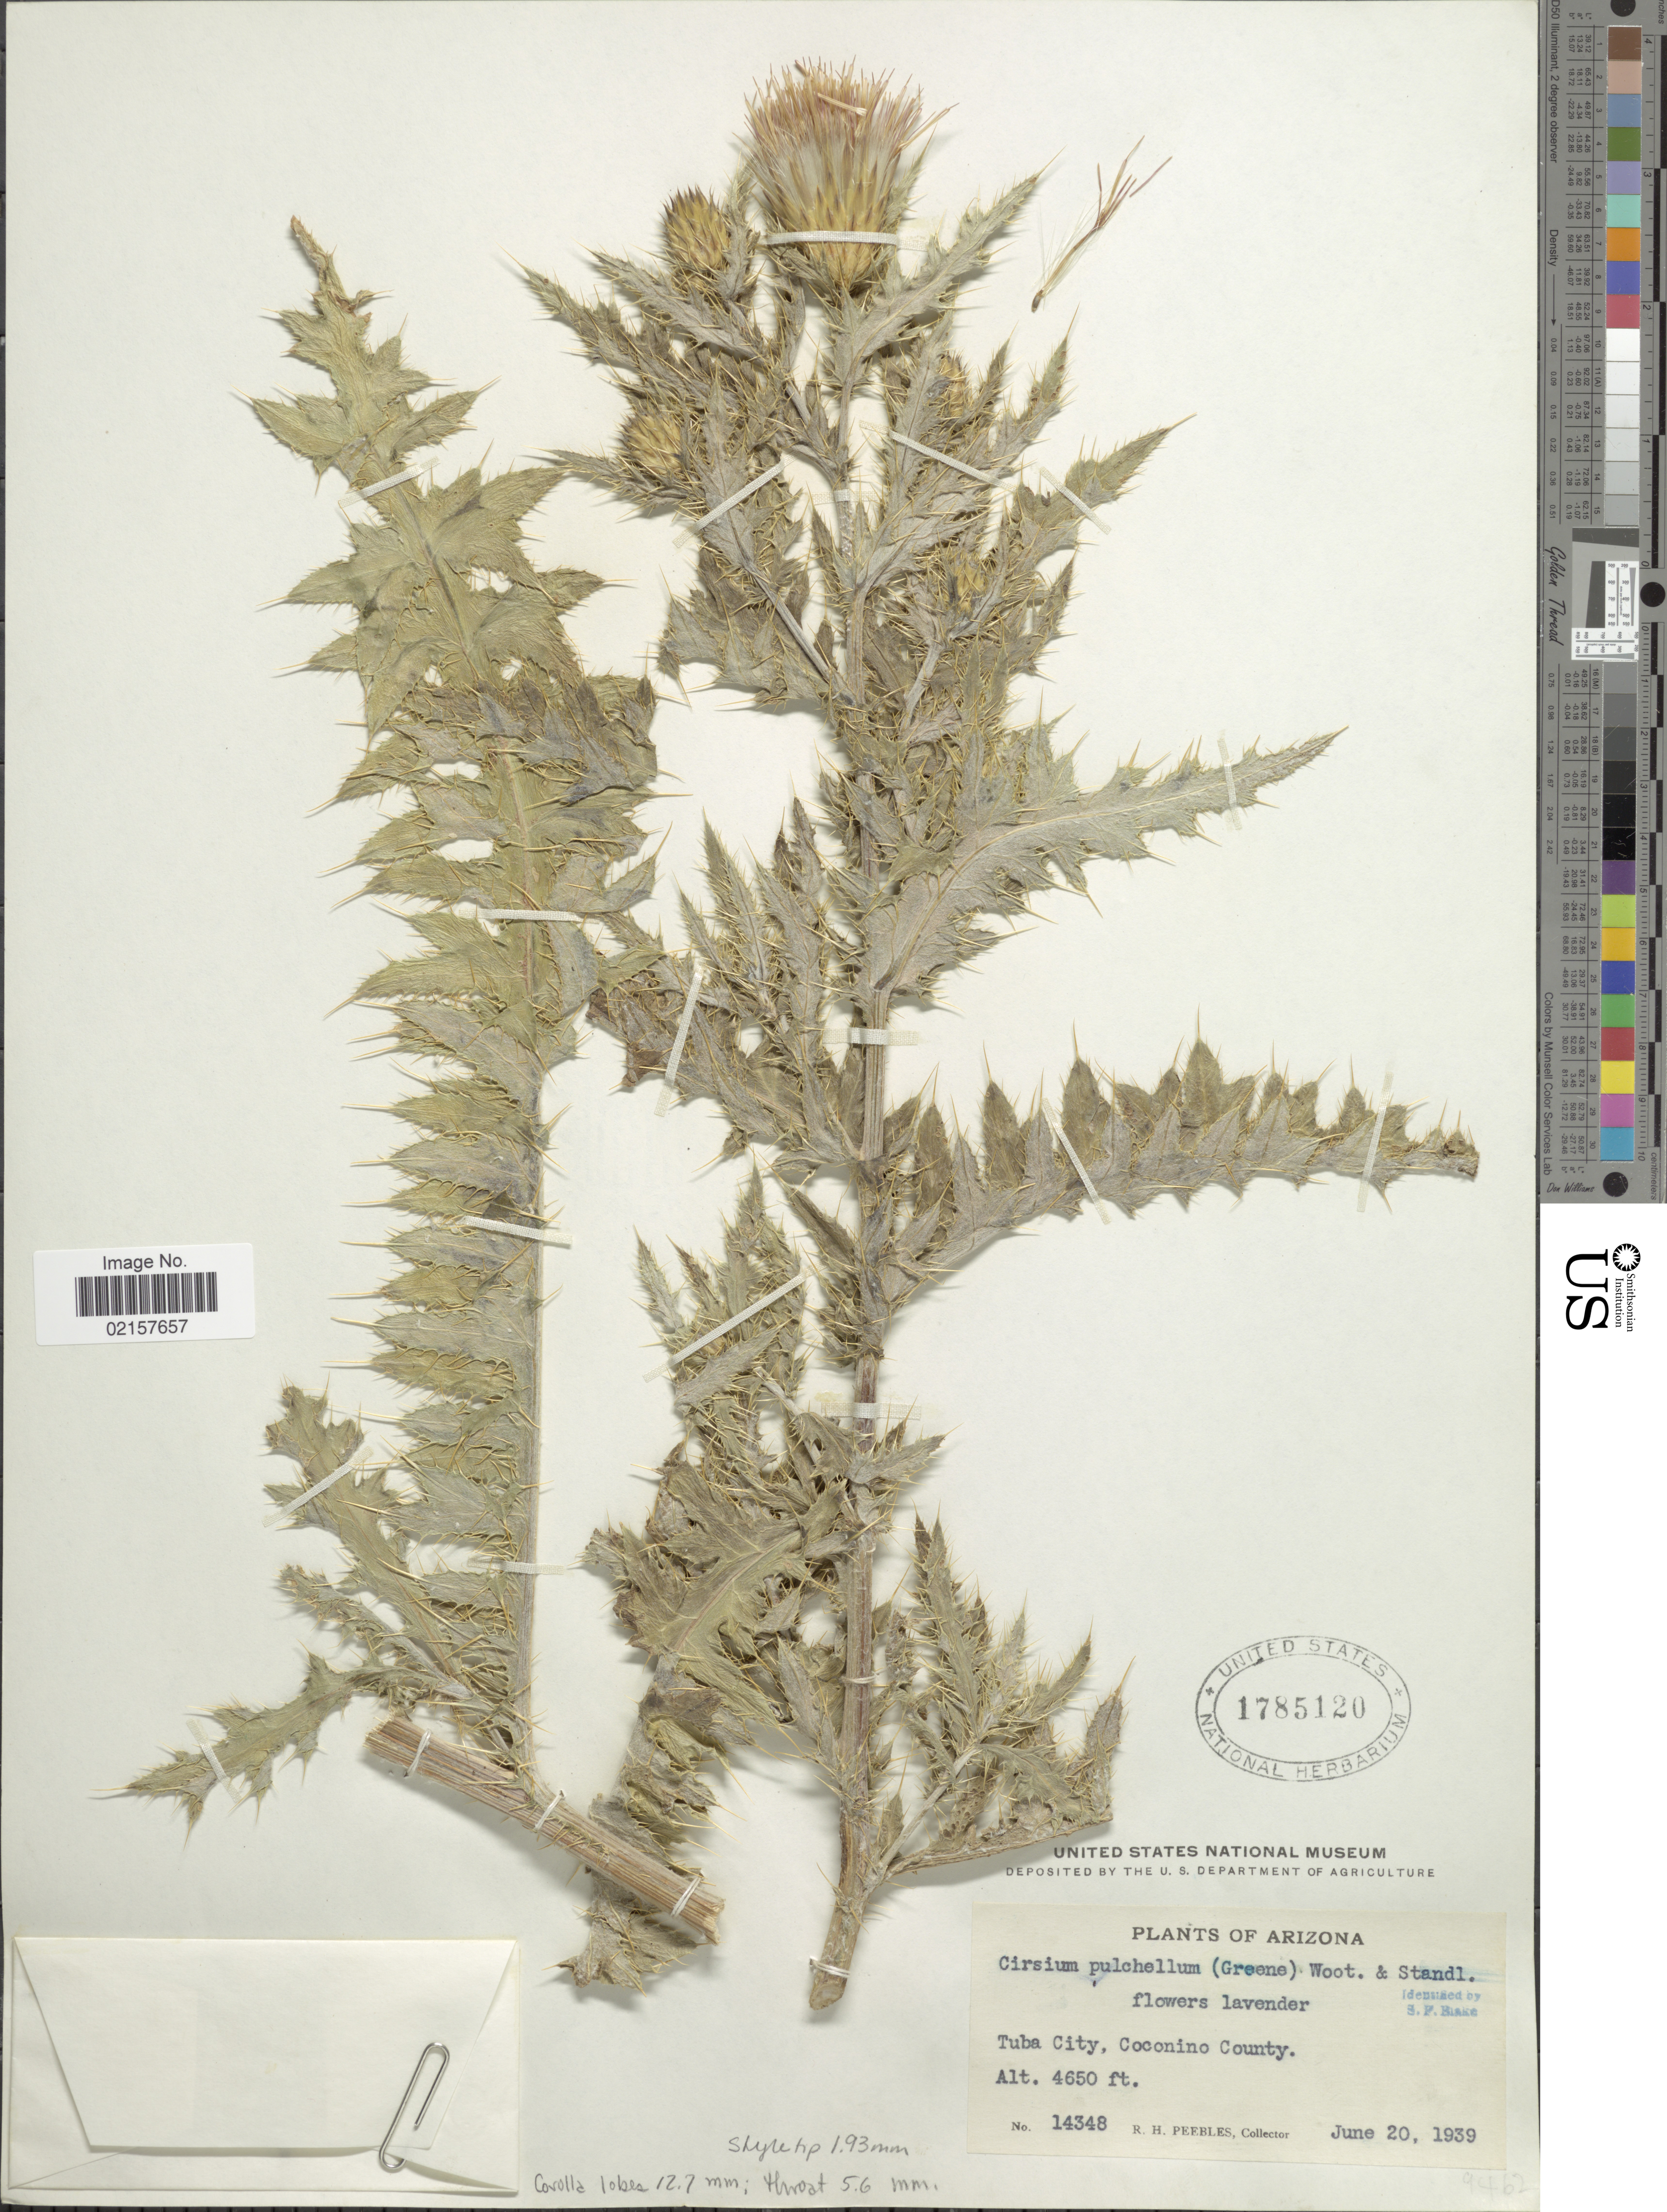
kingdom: Plantae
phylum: Tracheophyta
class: Magnoliopsida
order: Asterales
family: Asteraceae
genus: Cirsium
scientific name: Cirsium calcareum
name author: (M.E. Jones) Wooton & Standl.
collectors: R. H. Peebles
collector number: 14348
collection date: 1939-06-20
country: United States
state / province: Arizona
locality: Tuba City, Coconino County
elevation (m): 1417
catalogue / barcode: US 1785120